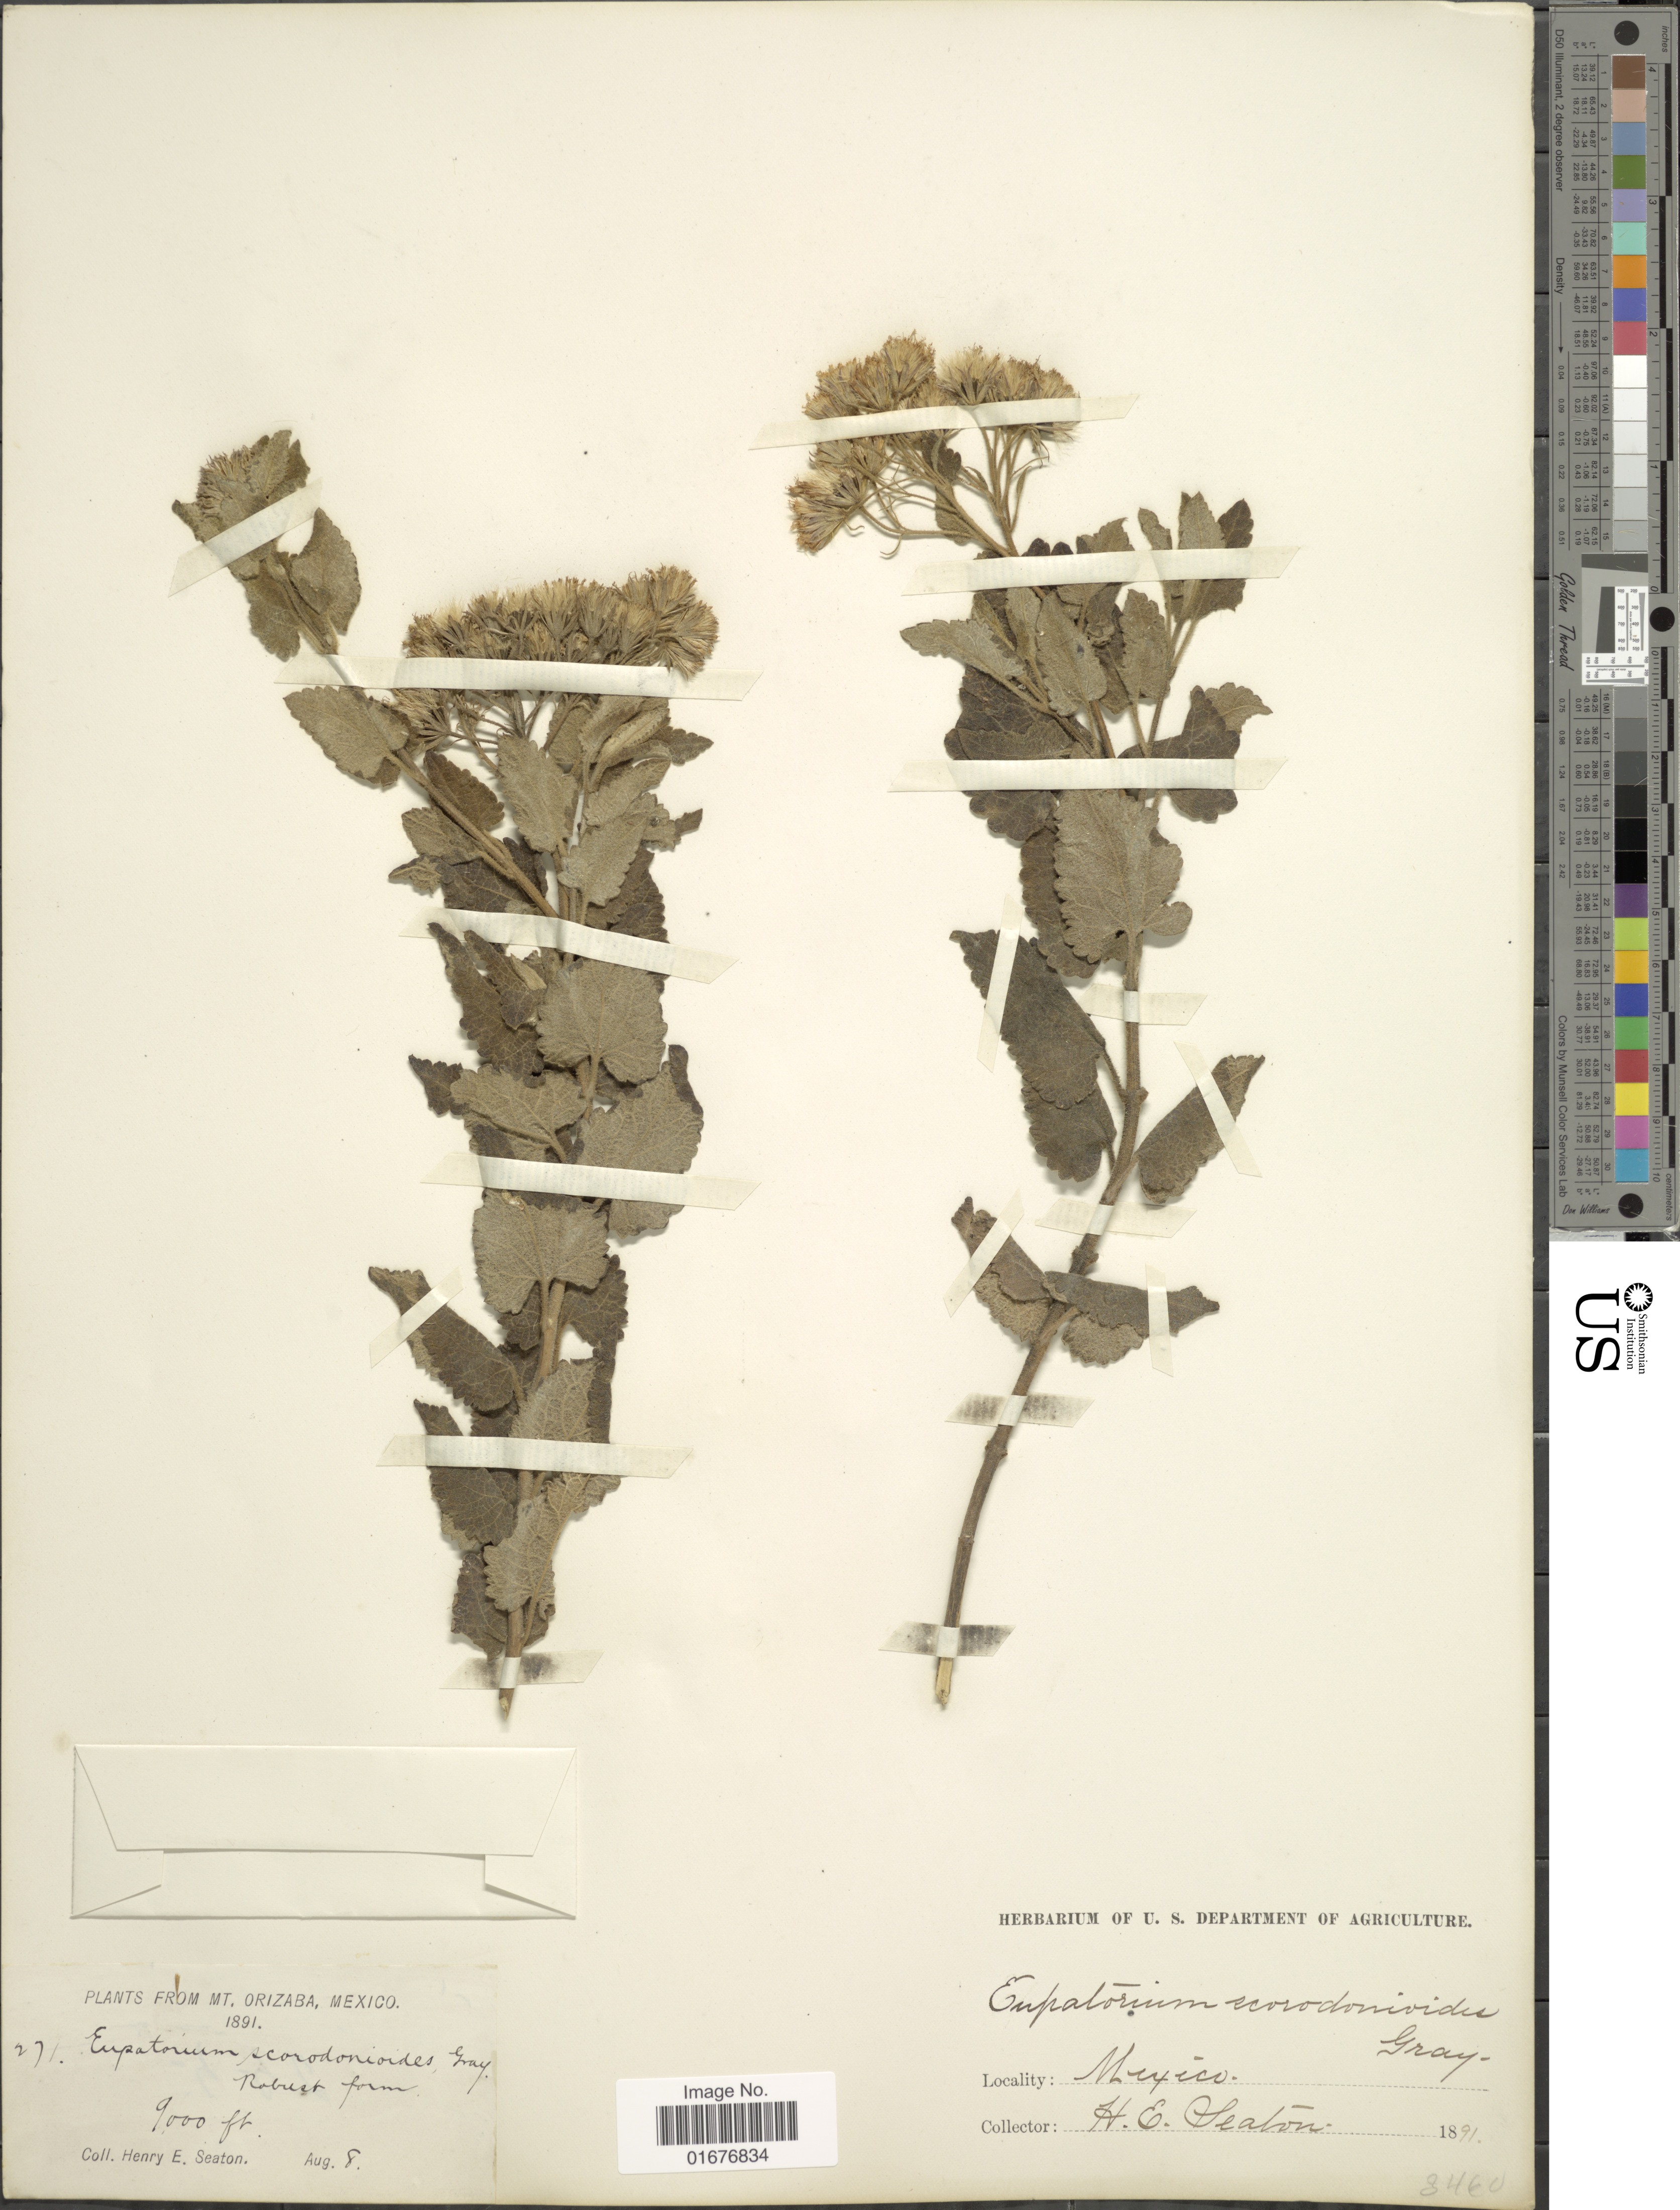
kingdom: Plantae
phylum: Tracheophyta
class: Magnoliopsida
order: Asterales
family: Asteraceae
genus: Ageratina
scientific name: Ageratina scorodonioides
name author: (A. Gray) R.M. King & H. Rob.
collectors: H. E. Seaton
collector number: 271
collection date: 1891-08-08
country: Mexico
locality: Mt. Orizaba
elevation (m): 2743